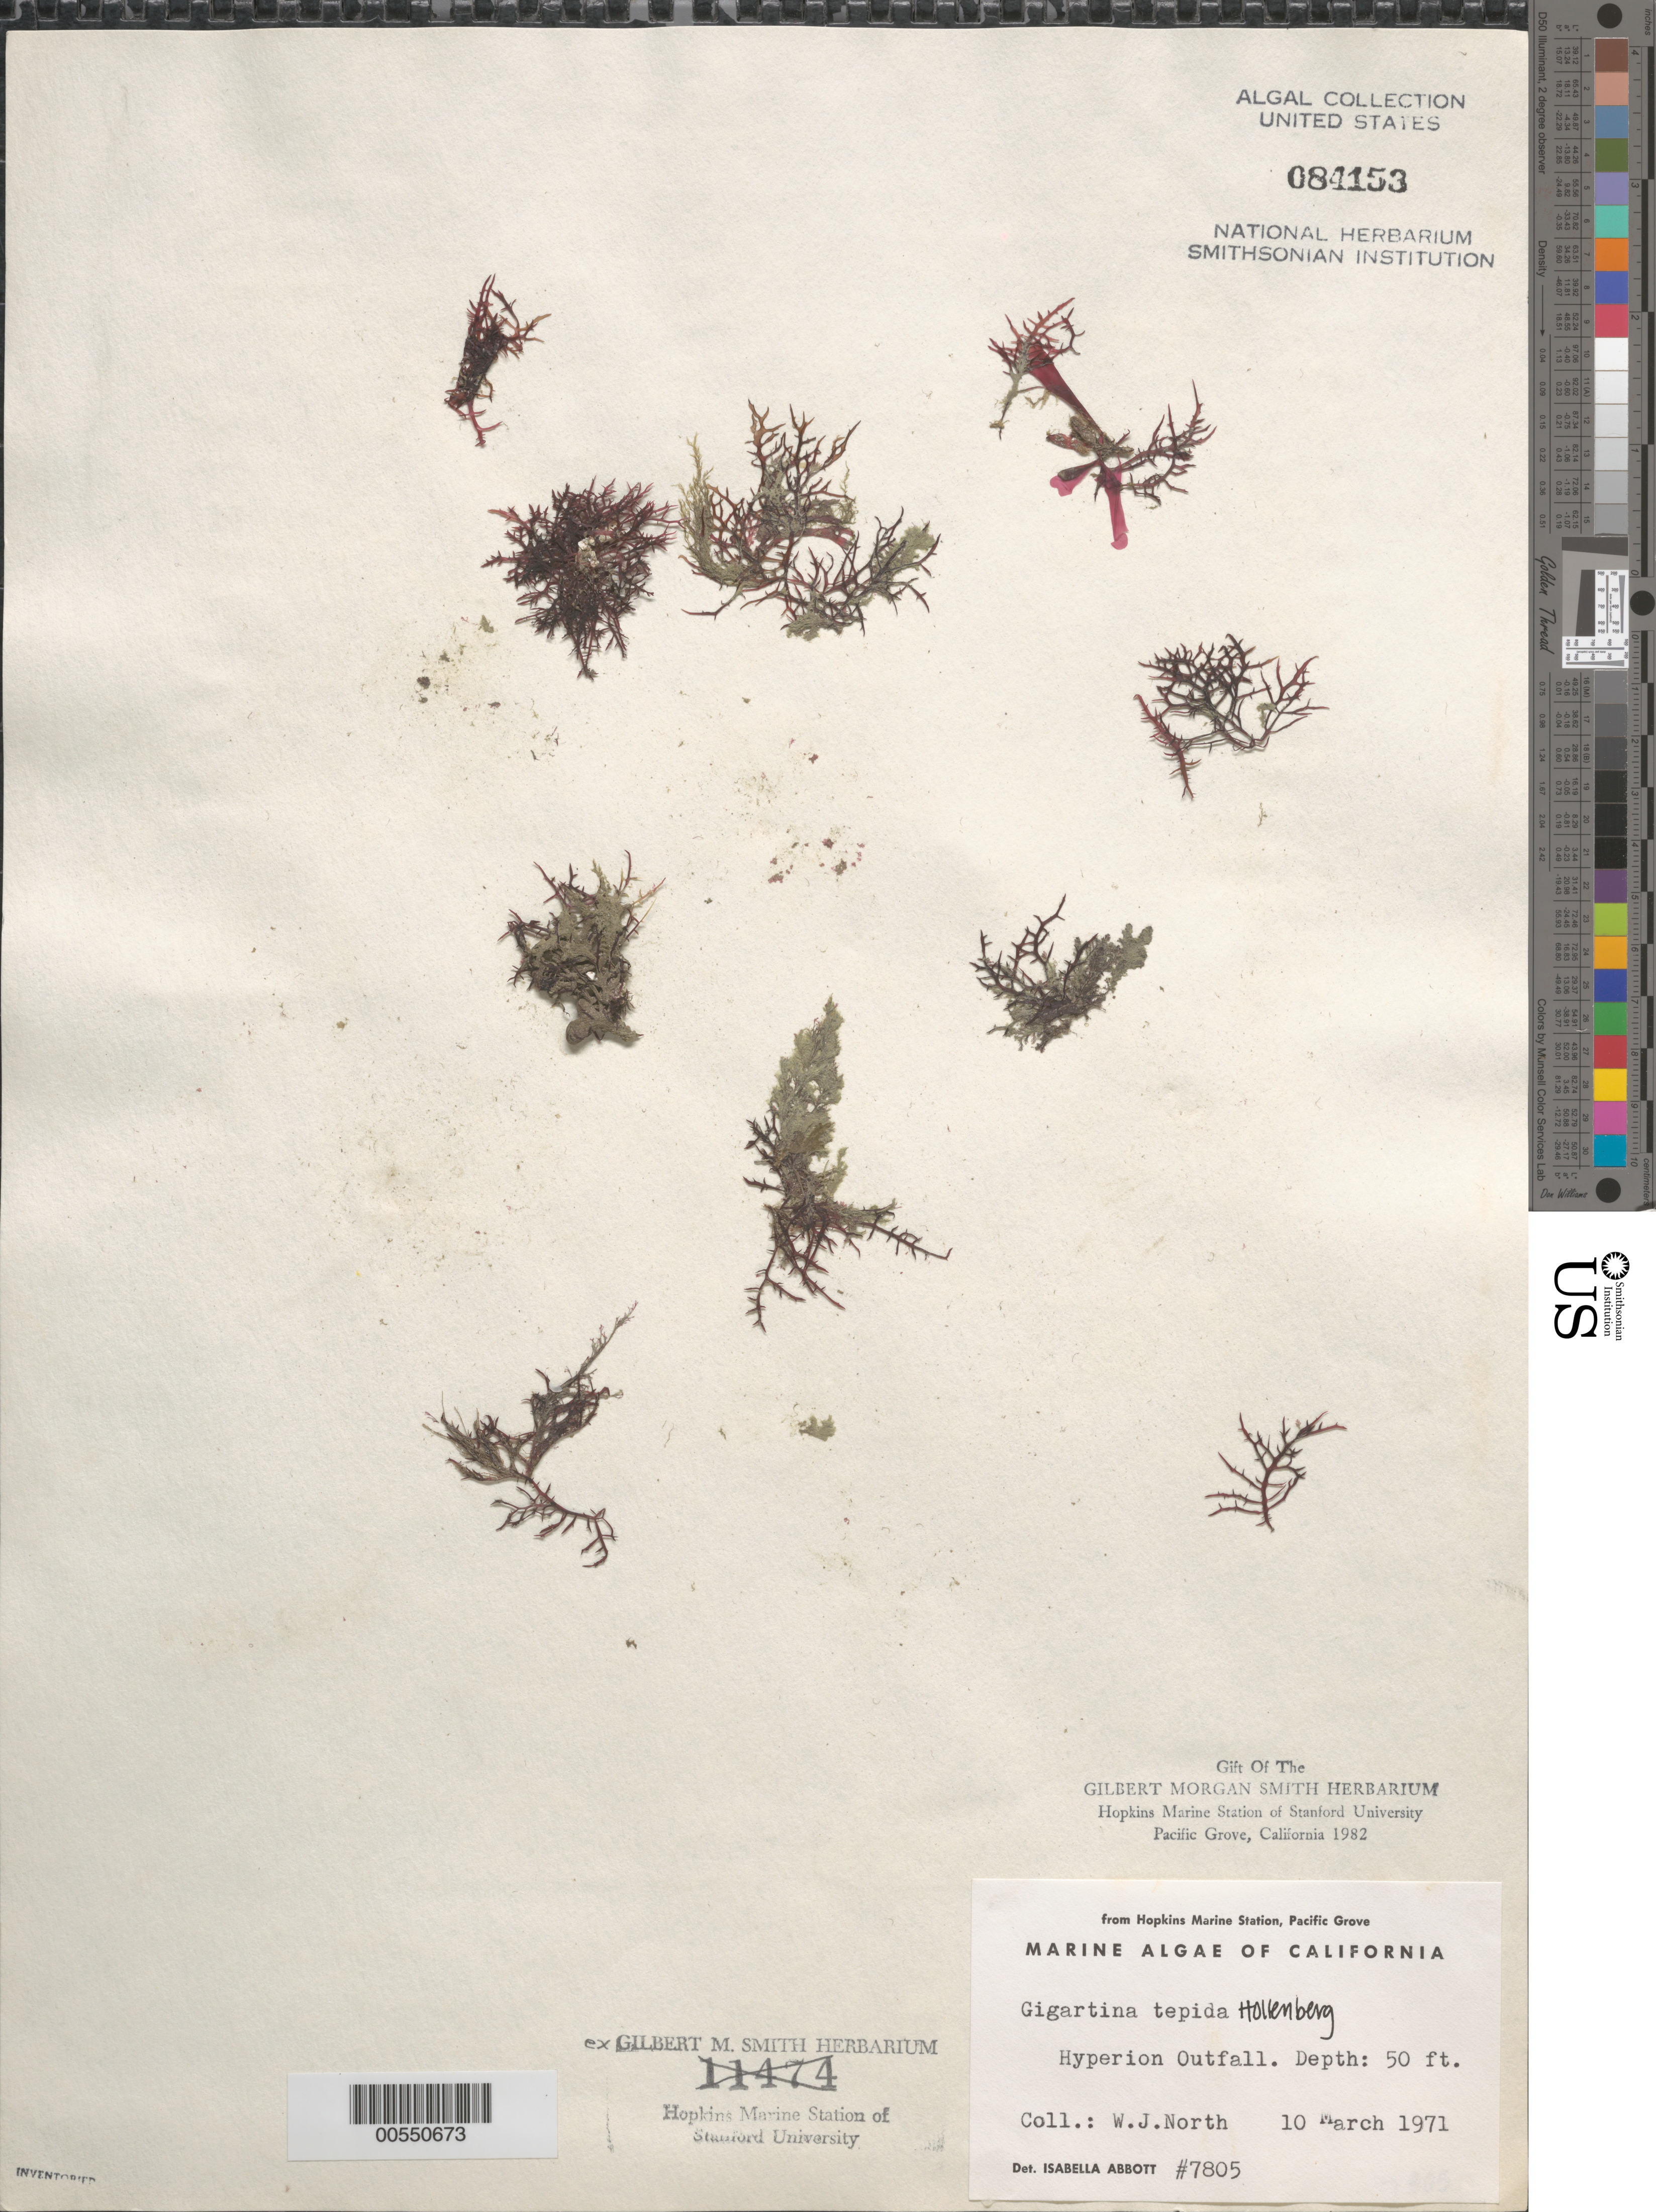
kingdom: Plantae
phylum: Rhodophyta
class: Florideophyceae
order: Gigartinales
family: Gigartinaceae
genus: Chondracanthus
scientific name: Chondracanthus tepidus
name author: (Hollenb.) Guiry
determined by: Algae name updating Project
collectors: W. North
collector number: IAA 7805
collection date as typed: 10 Mar 1971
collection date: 1971-03-10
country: United States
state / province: California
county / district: Los Angeles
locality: Hyperion Outfall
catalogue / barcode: US 84153